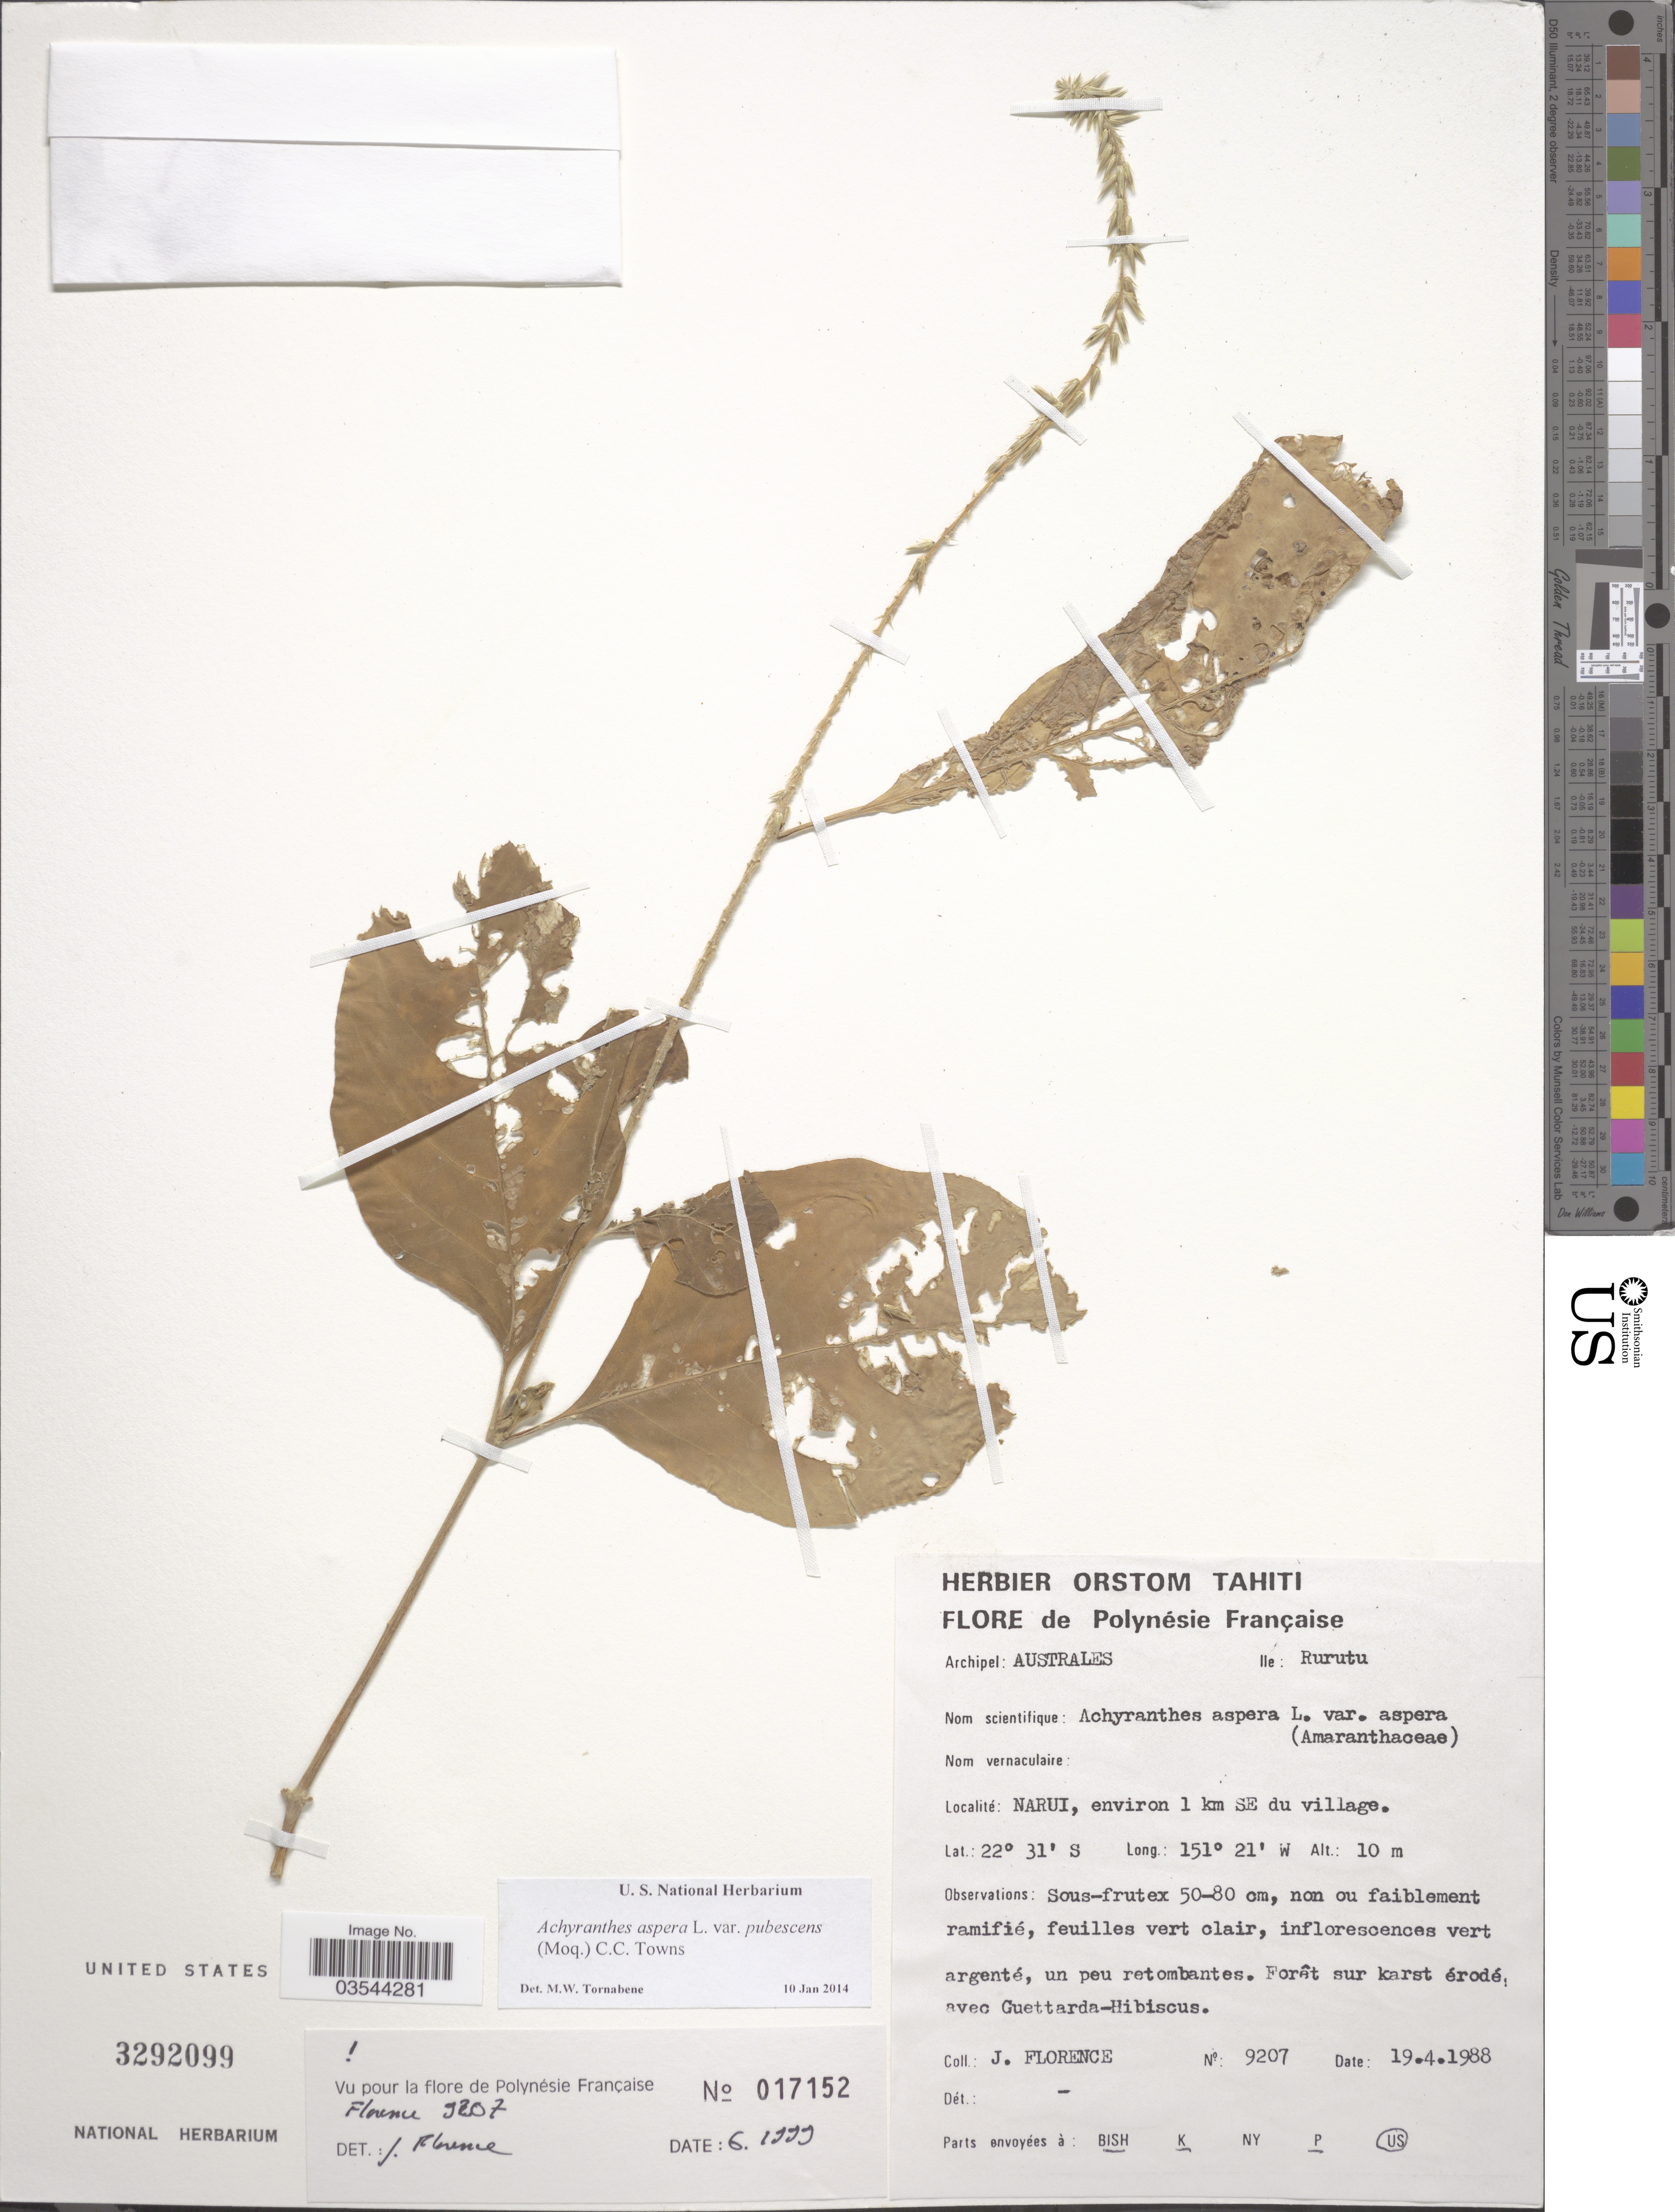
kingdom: Plantae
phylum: Tracheophyta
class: Magnoliopsida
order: Caryophyllales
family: Amaranthaceae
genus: Achyranthes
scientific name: Achyranthes aspera var. pubescens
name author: (Moq.) M. Gómez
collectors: J. Florence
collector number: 9207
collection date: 1988-04-19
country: French Polynesia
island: Rurutu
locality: Polynésie Française. Archipel: Australes. Ile: Rurutu. Narui, environ 1 km SE du village.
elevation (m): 10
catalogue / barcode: US 3292099